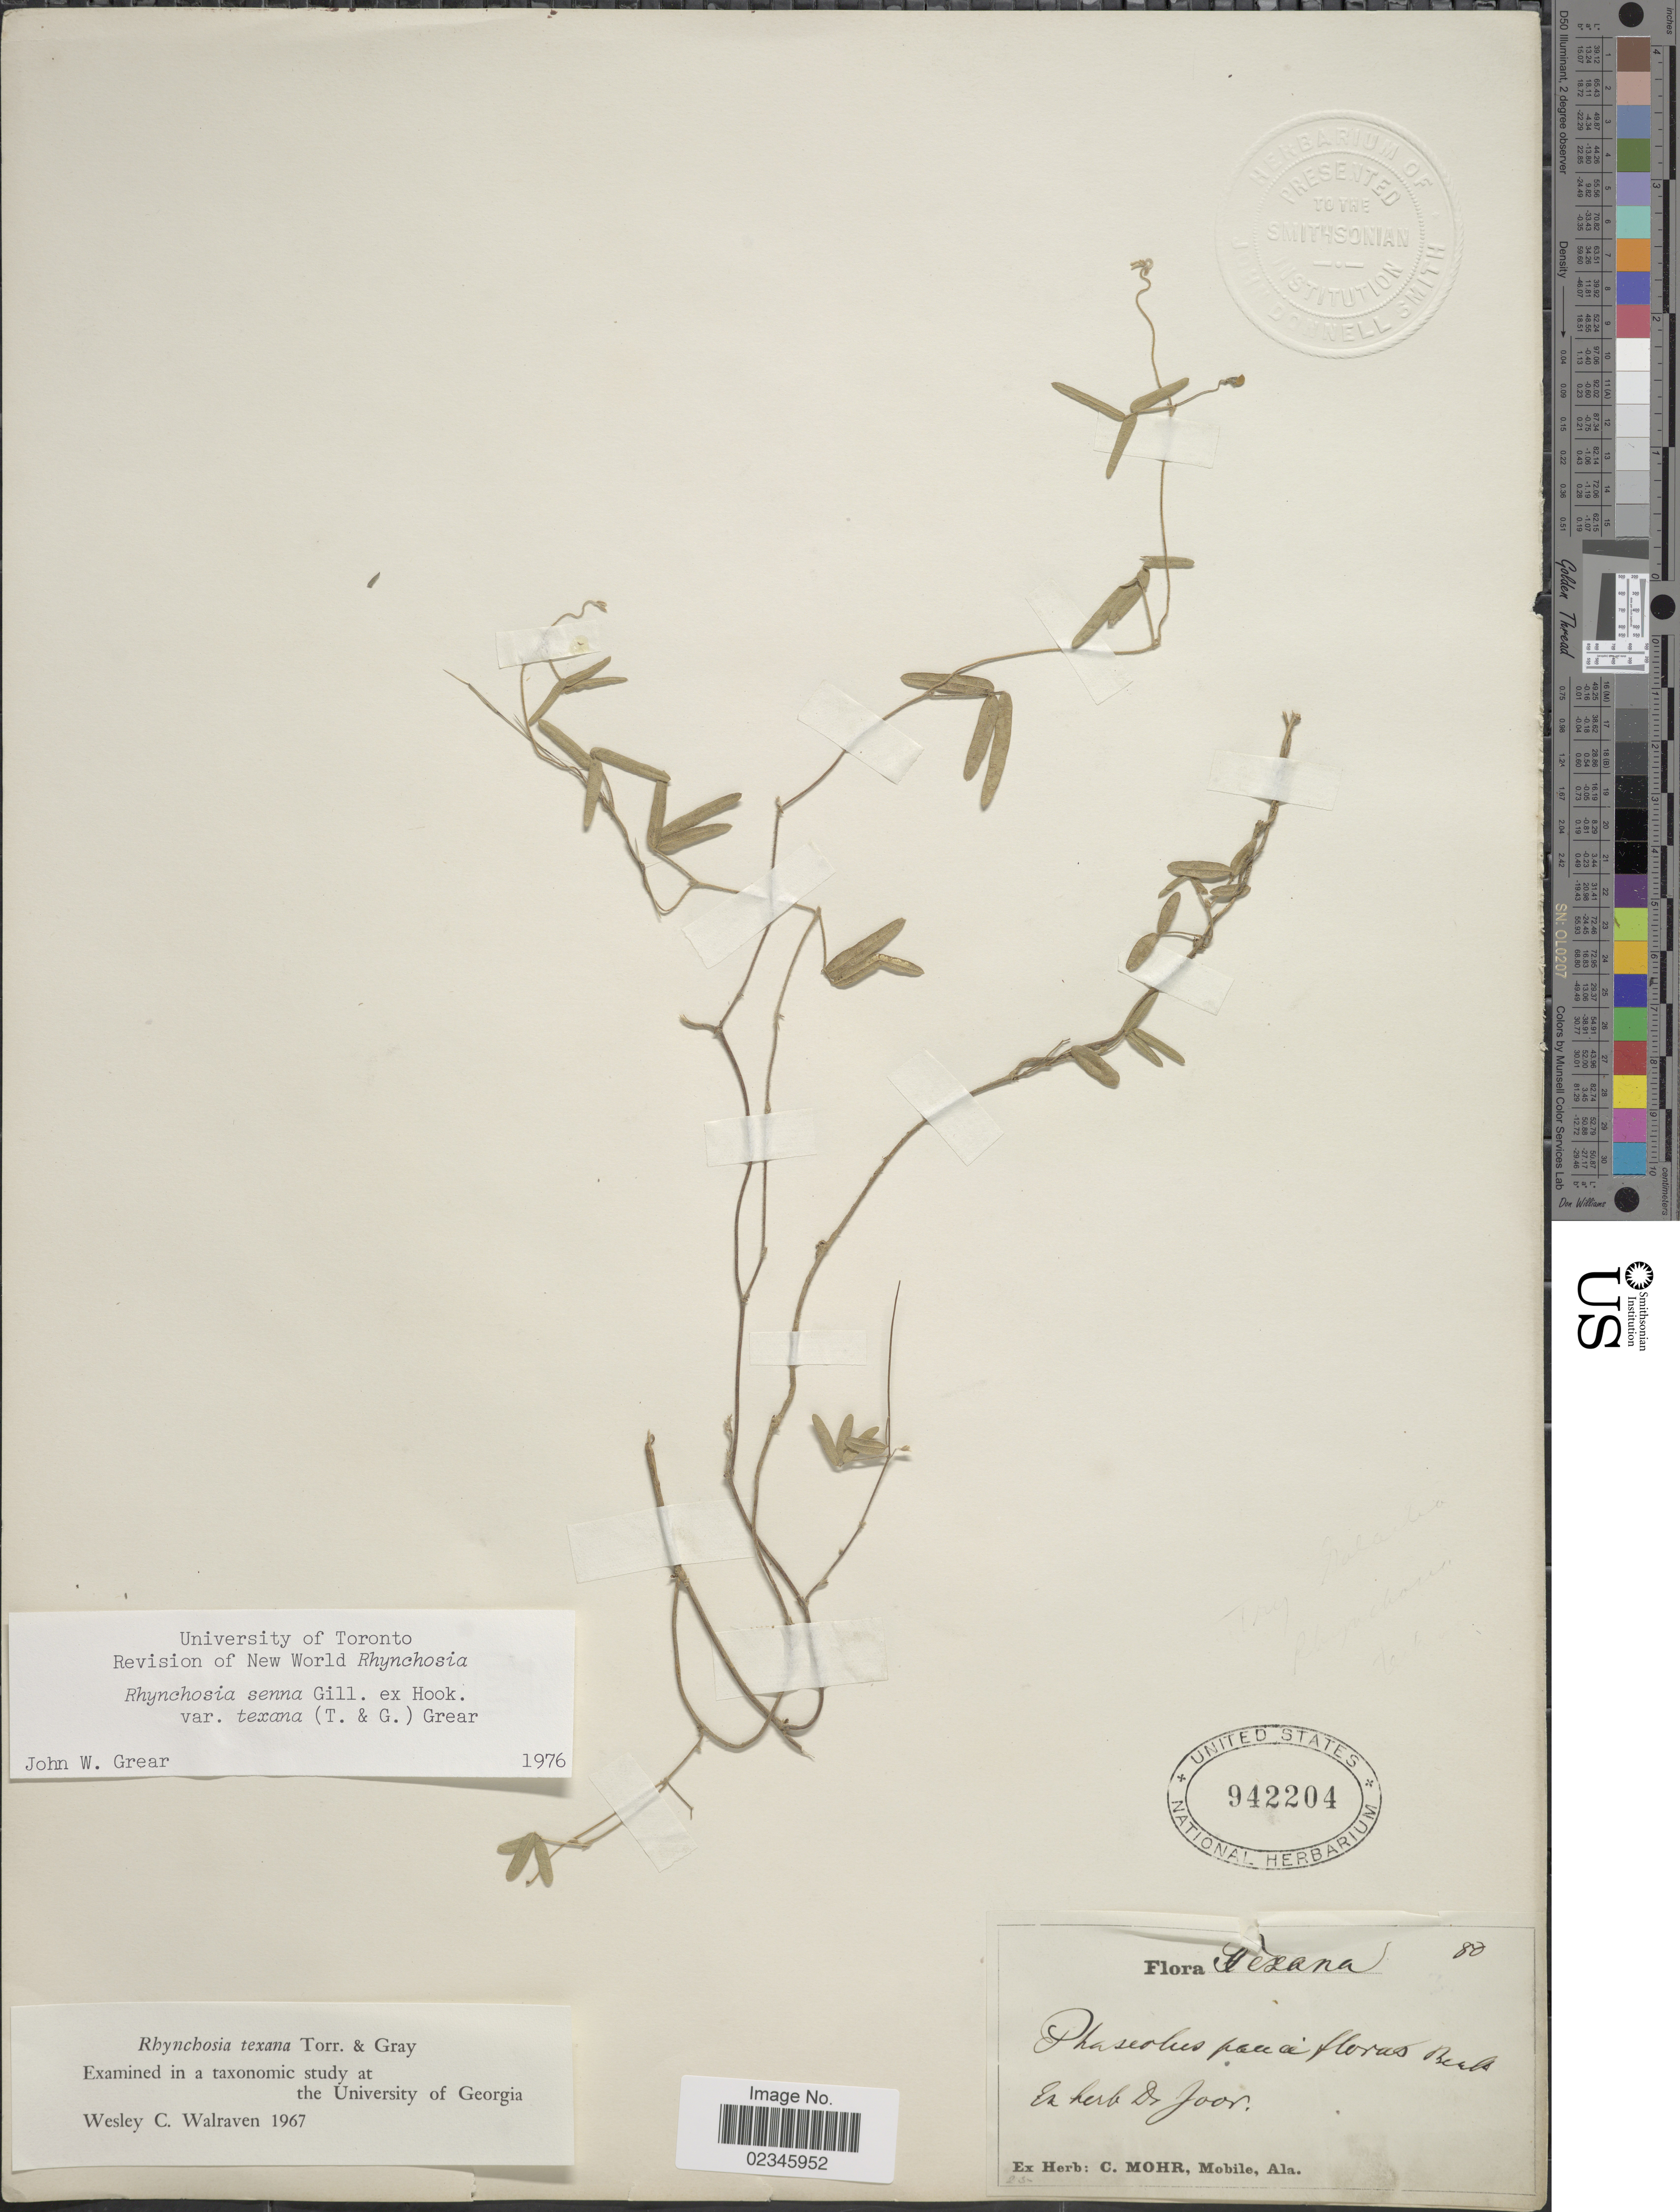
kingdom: Plantae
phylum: Tracheophyta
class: Magnoliopsida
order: Fabales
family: Fabaceae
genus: Rhynchosia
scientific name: Rhynchosia senna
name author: Gillies ex Hook.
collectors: ex herb. C. Mohr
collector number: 80?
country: United States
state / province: Texas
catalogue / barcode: US 942204